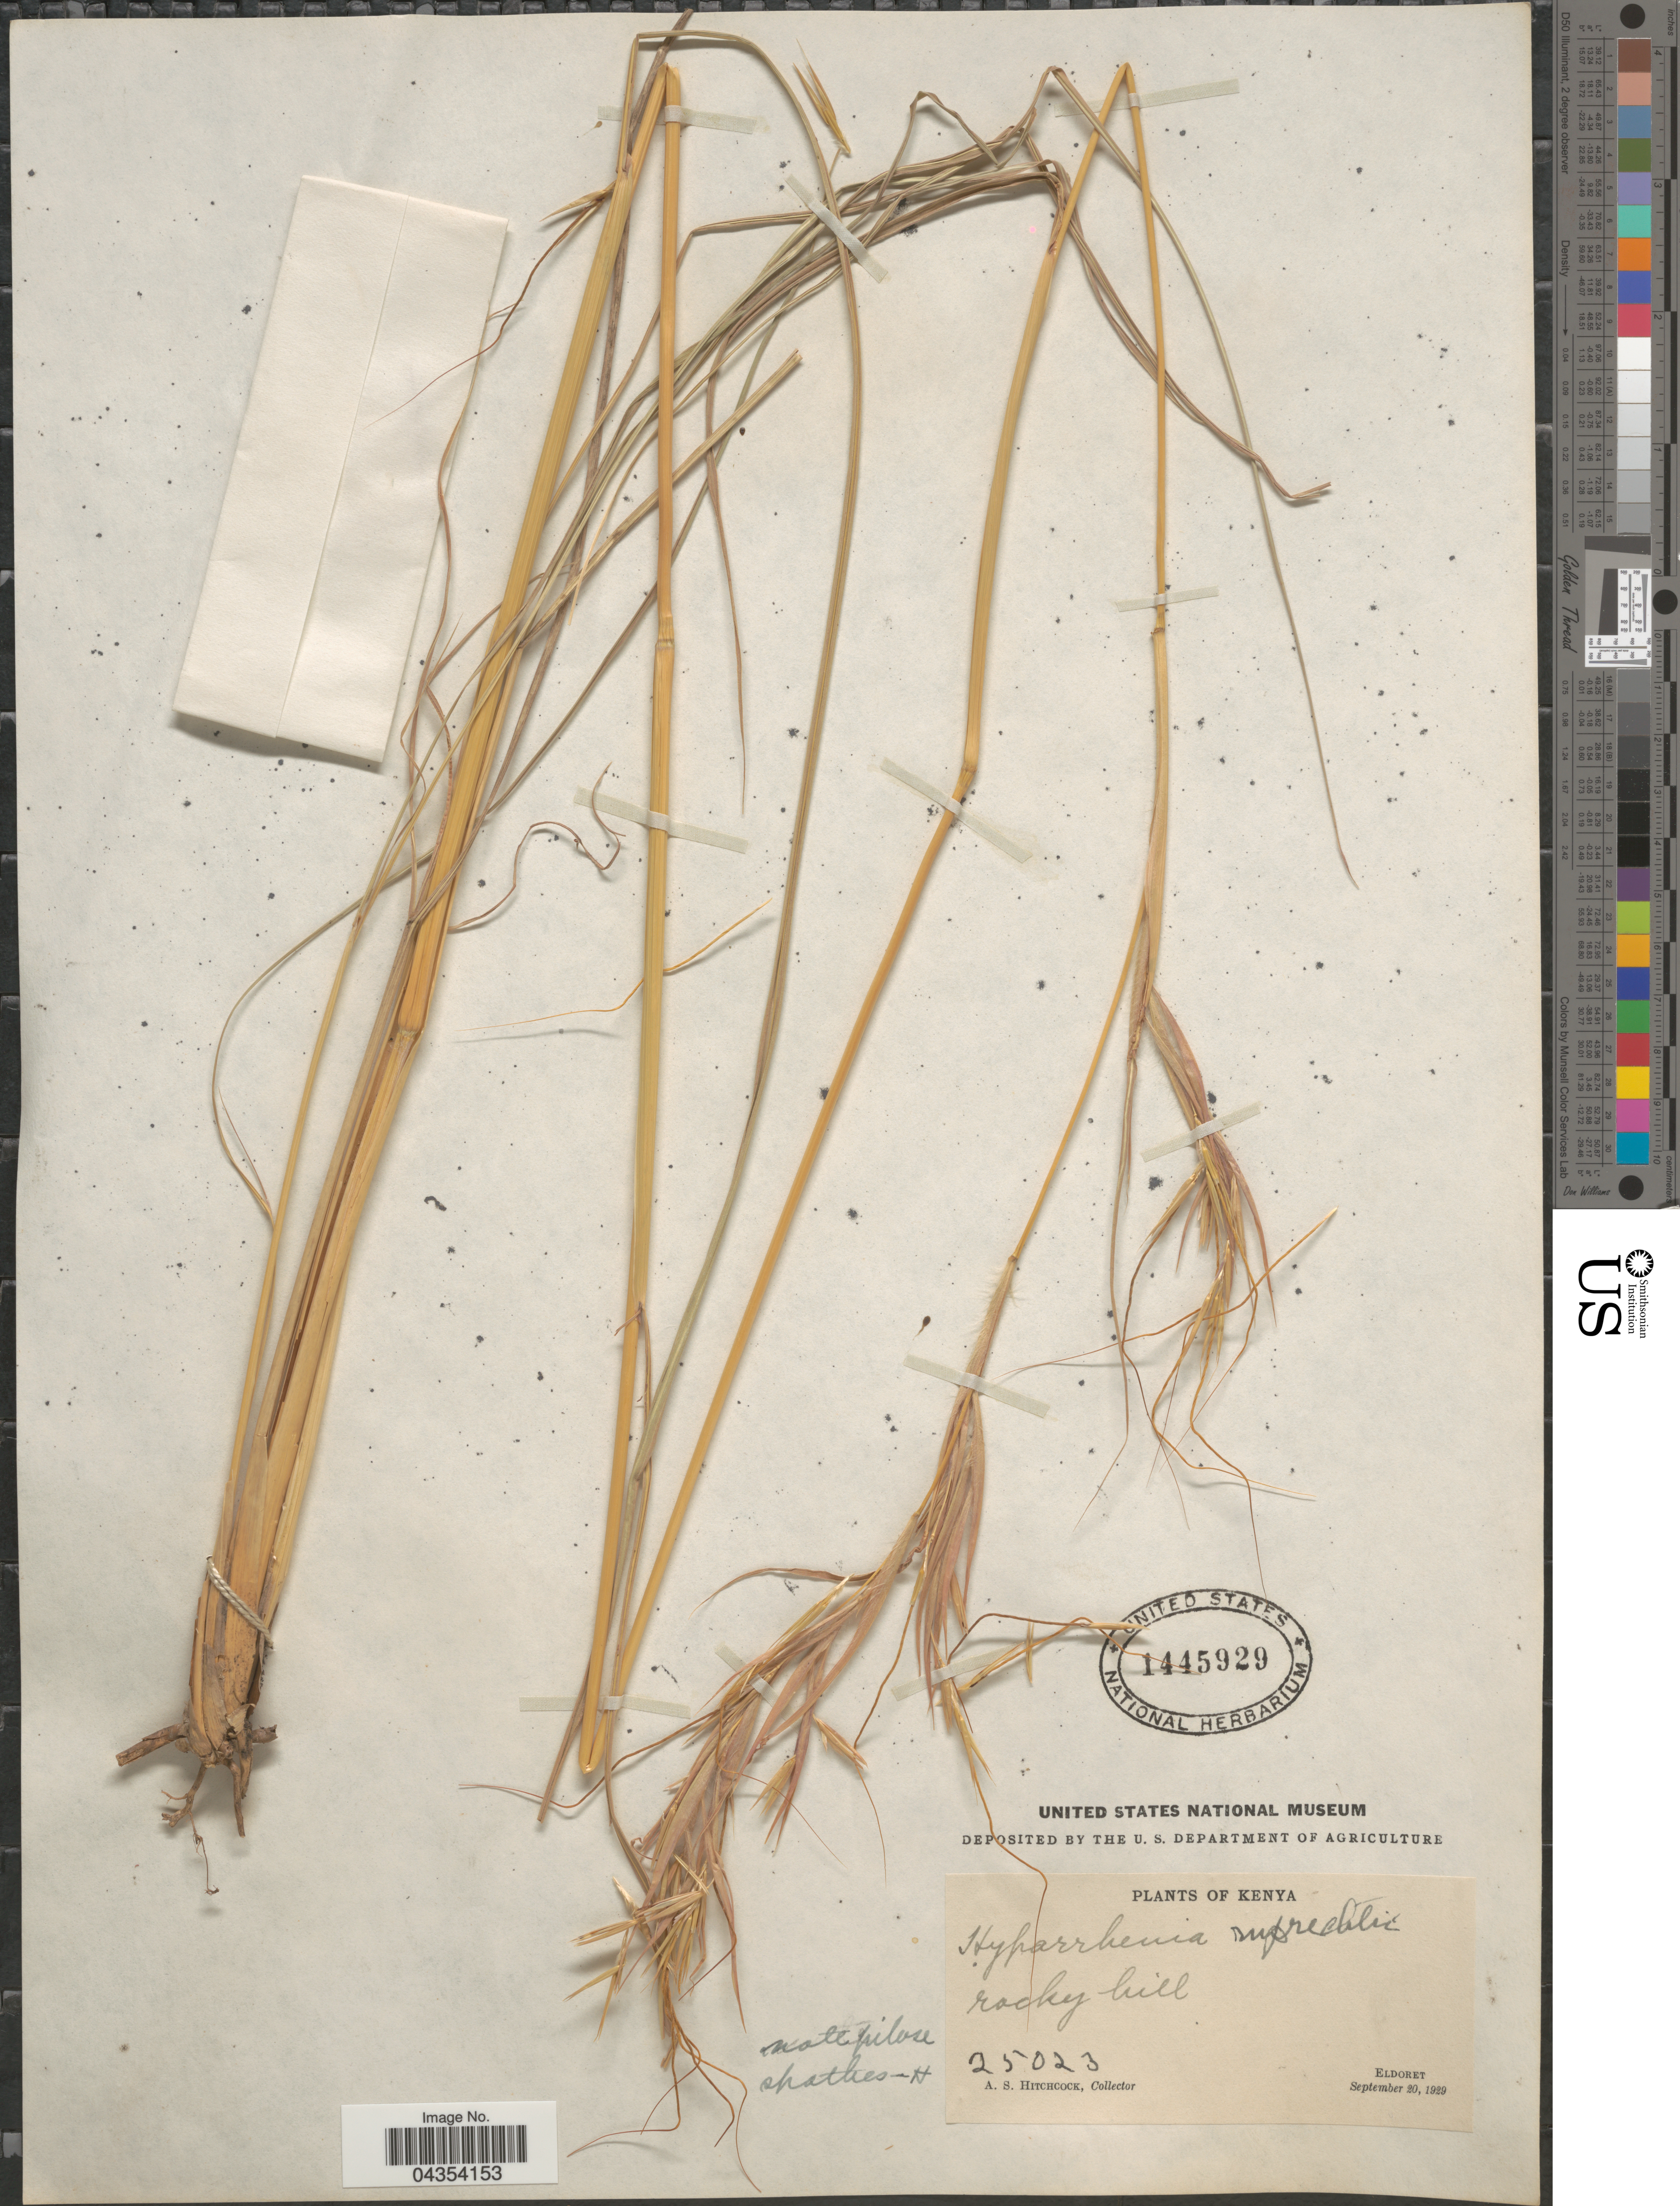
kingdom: Plantae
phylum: Tracheophyta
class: Liliopsida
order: Poales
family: Poaceae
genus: Hyperthelia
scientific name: Hyperthelia dissoluta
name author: (Nees ex Steud.) Clayton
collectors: A. S. Hitchcock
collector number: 25023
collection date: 1929-09-20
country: Kenya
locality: Eldoret.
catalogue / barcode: US 1445929